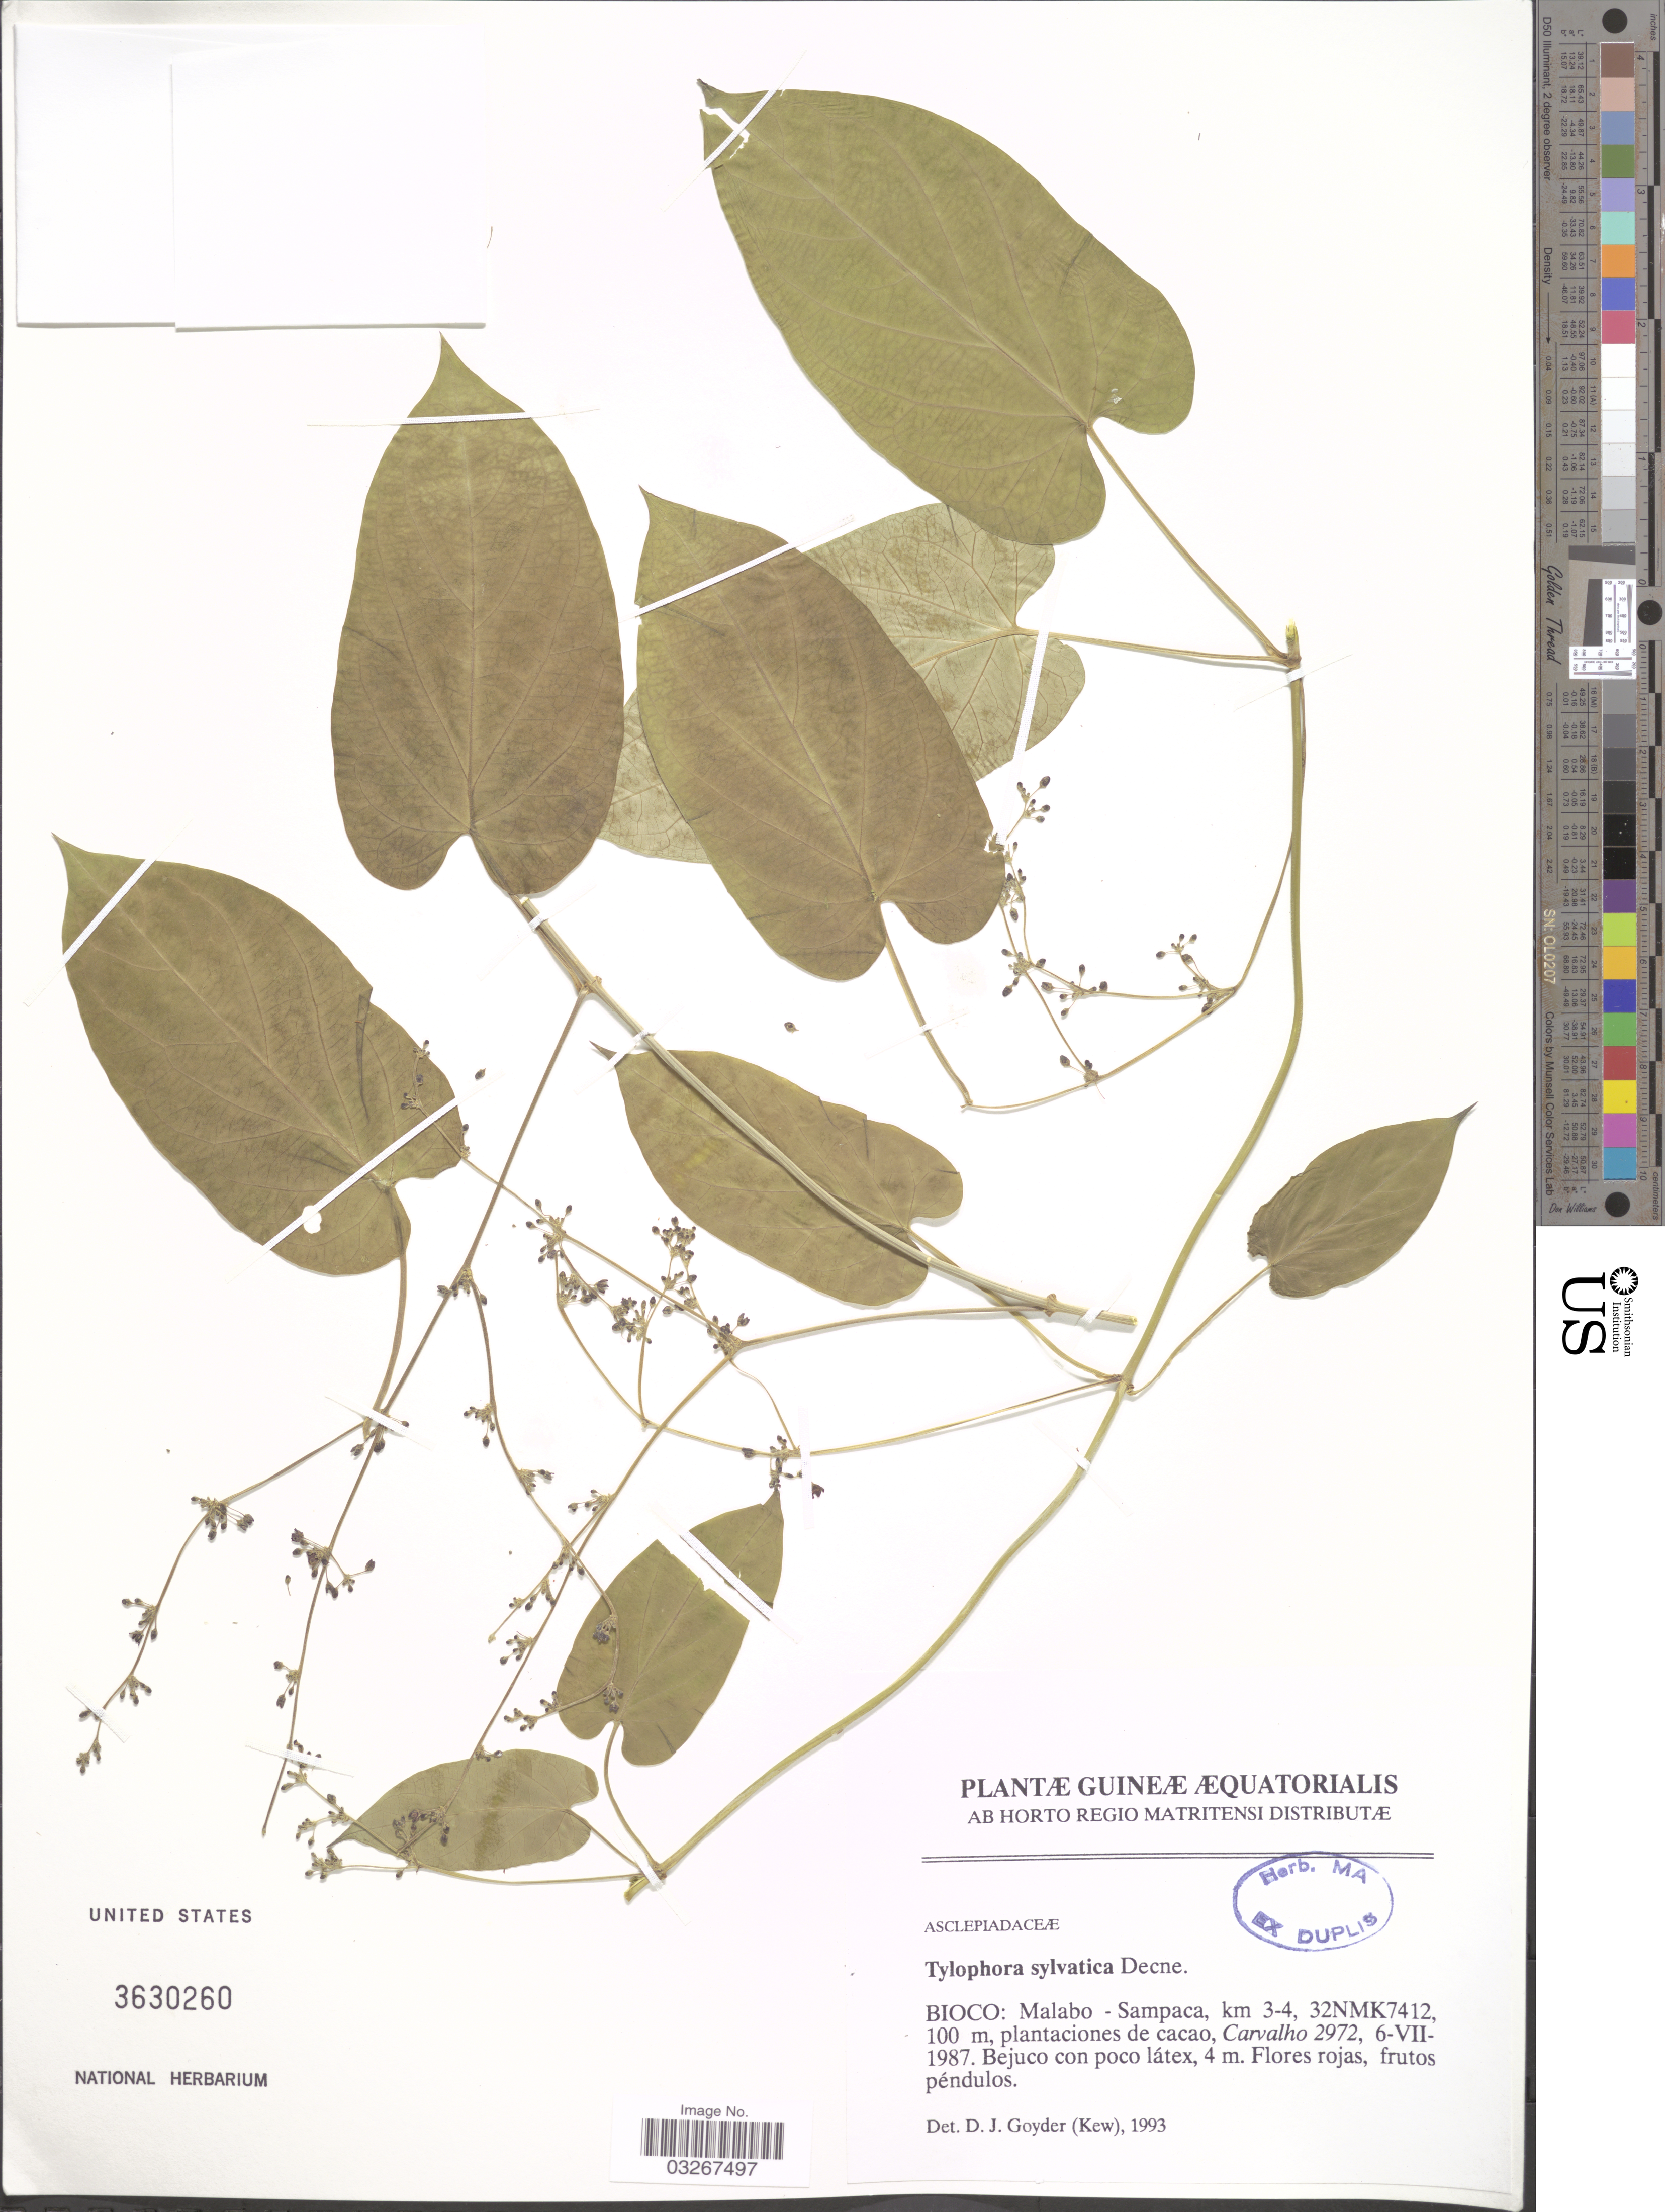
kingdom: Plantae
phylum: Tracheophyta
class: Magnoliopsida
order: Gentianales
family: Apocynaceae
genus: Tylophora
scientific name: Tylophora sylvatica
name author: Decne.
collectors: Carvalho, --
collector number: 2972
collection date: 1987-07-06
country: Equatorial Guinea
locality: Guineæ Æquatorialis, Bioco: Malabo - Sampaca, km 3-4, 32NMK7412.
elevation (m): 100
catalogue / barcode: US 3630260